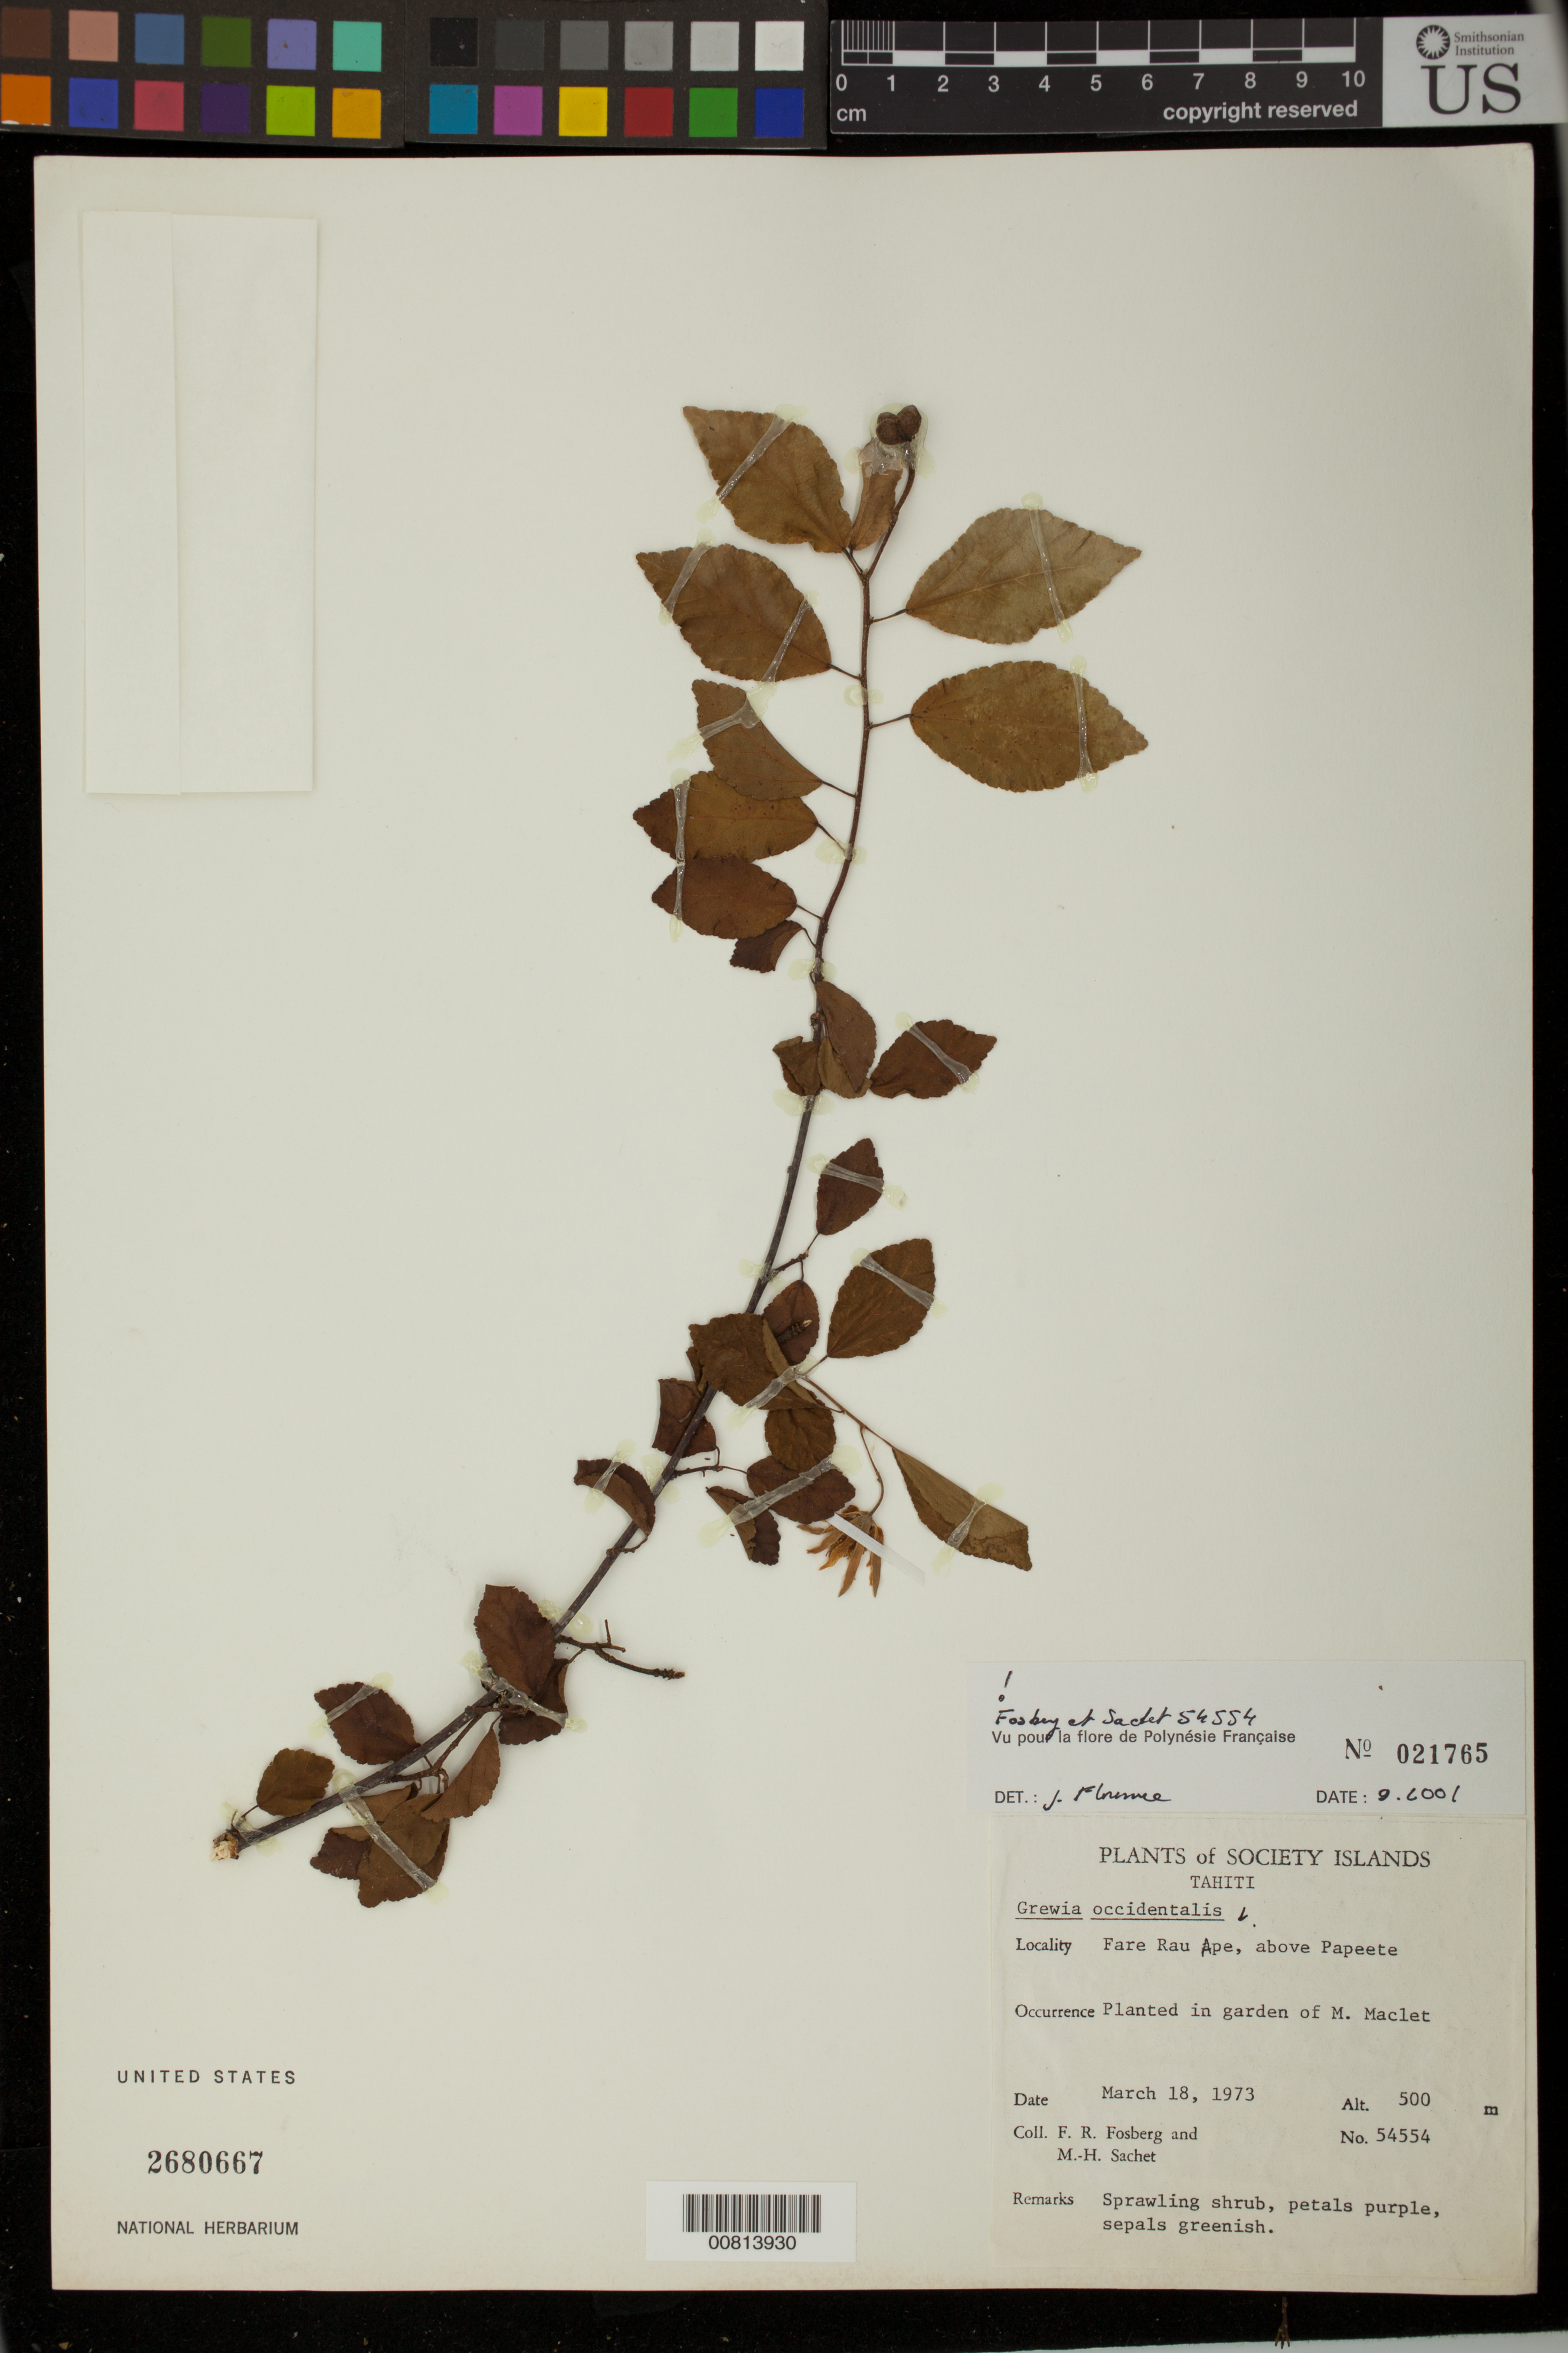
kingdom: Plantae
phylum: Tracheophyta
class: Magnoliopsida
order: Malvales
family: Malvaceae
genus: Grewia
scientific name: Grewia occidentalis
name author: L.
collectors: F. R. Fosberg & M.-H. Sachet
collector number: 54554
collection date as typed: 18 Mar 1973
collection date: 1973-03-18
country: French Polynesia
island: Tahiti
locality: Far rau ape, above Papeete [Society Is.]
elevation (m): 500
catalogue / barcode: US 2680667